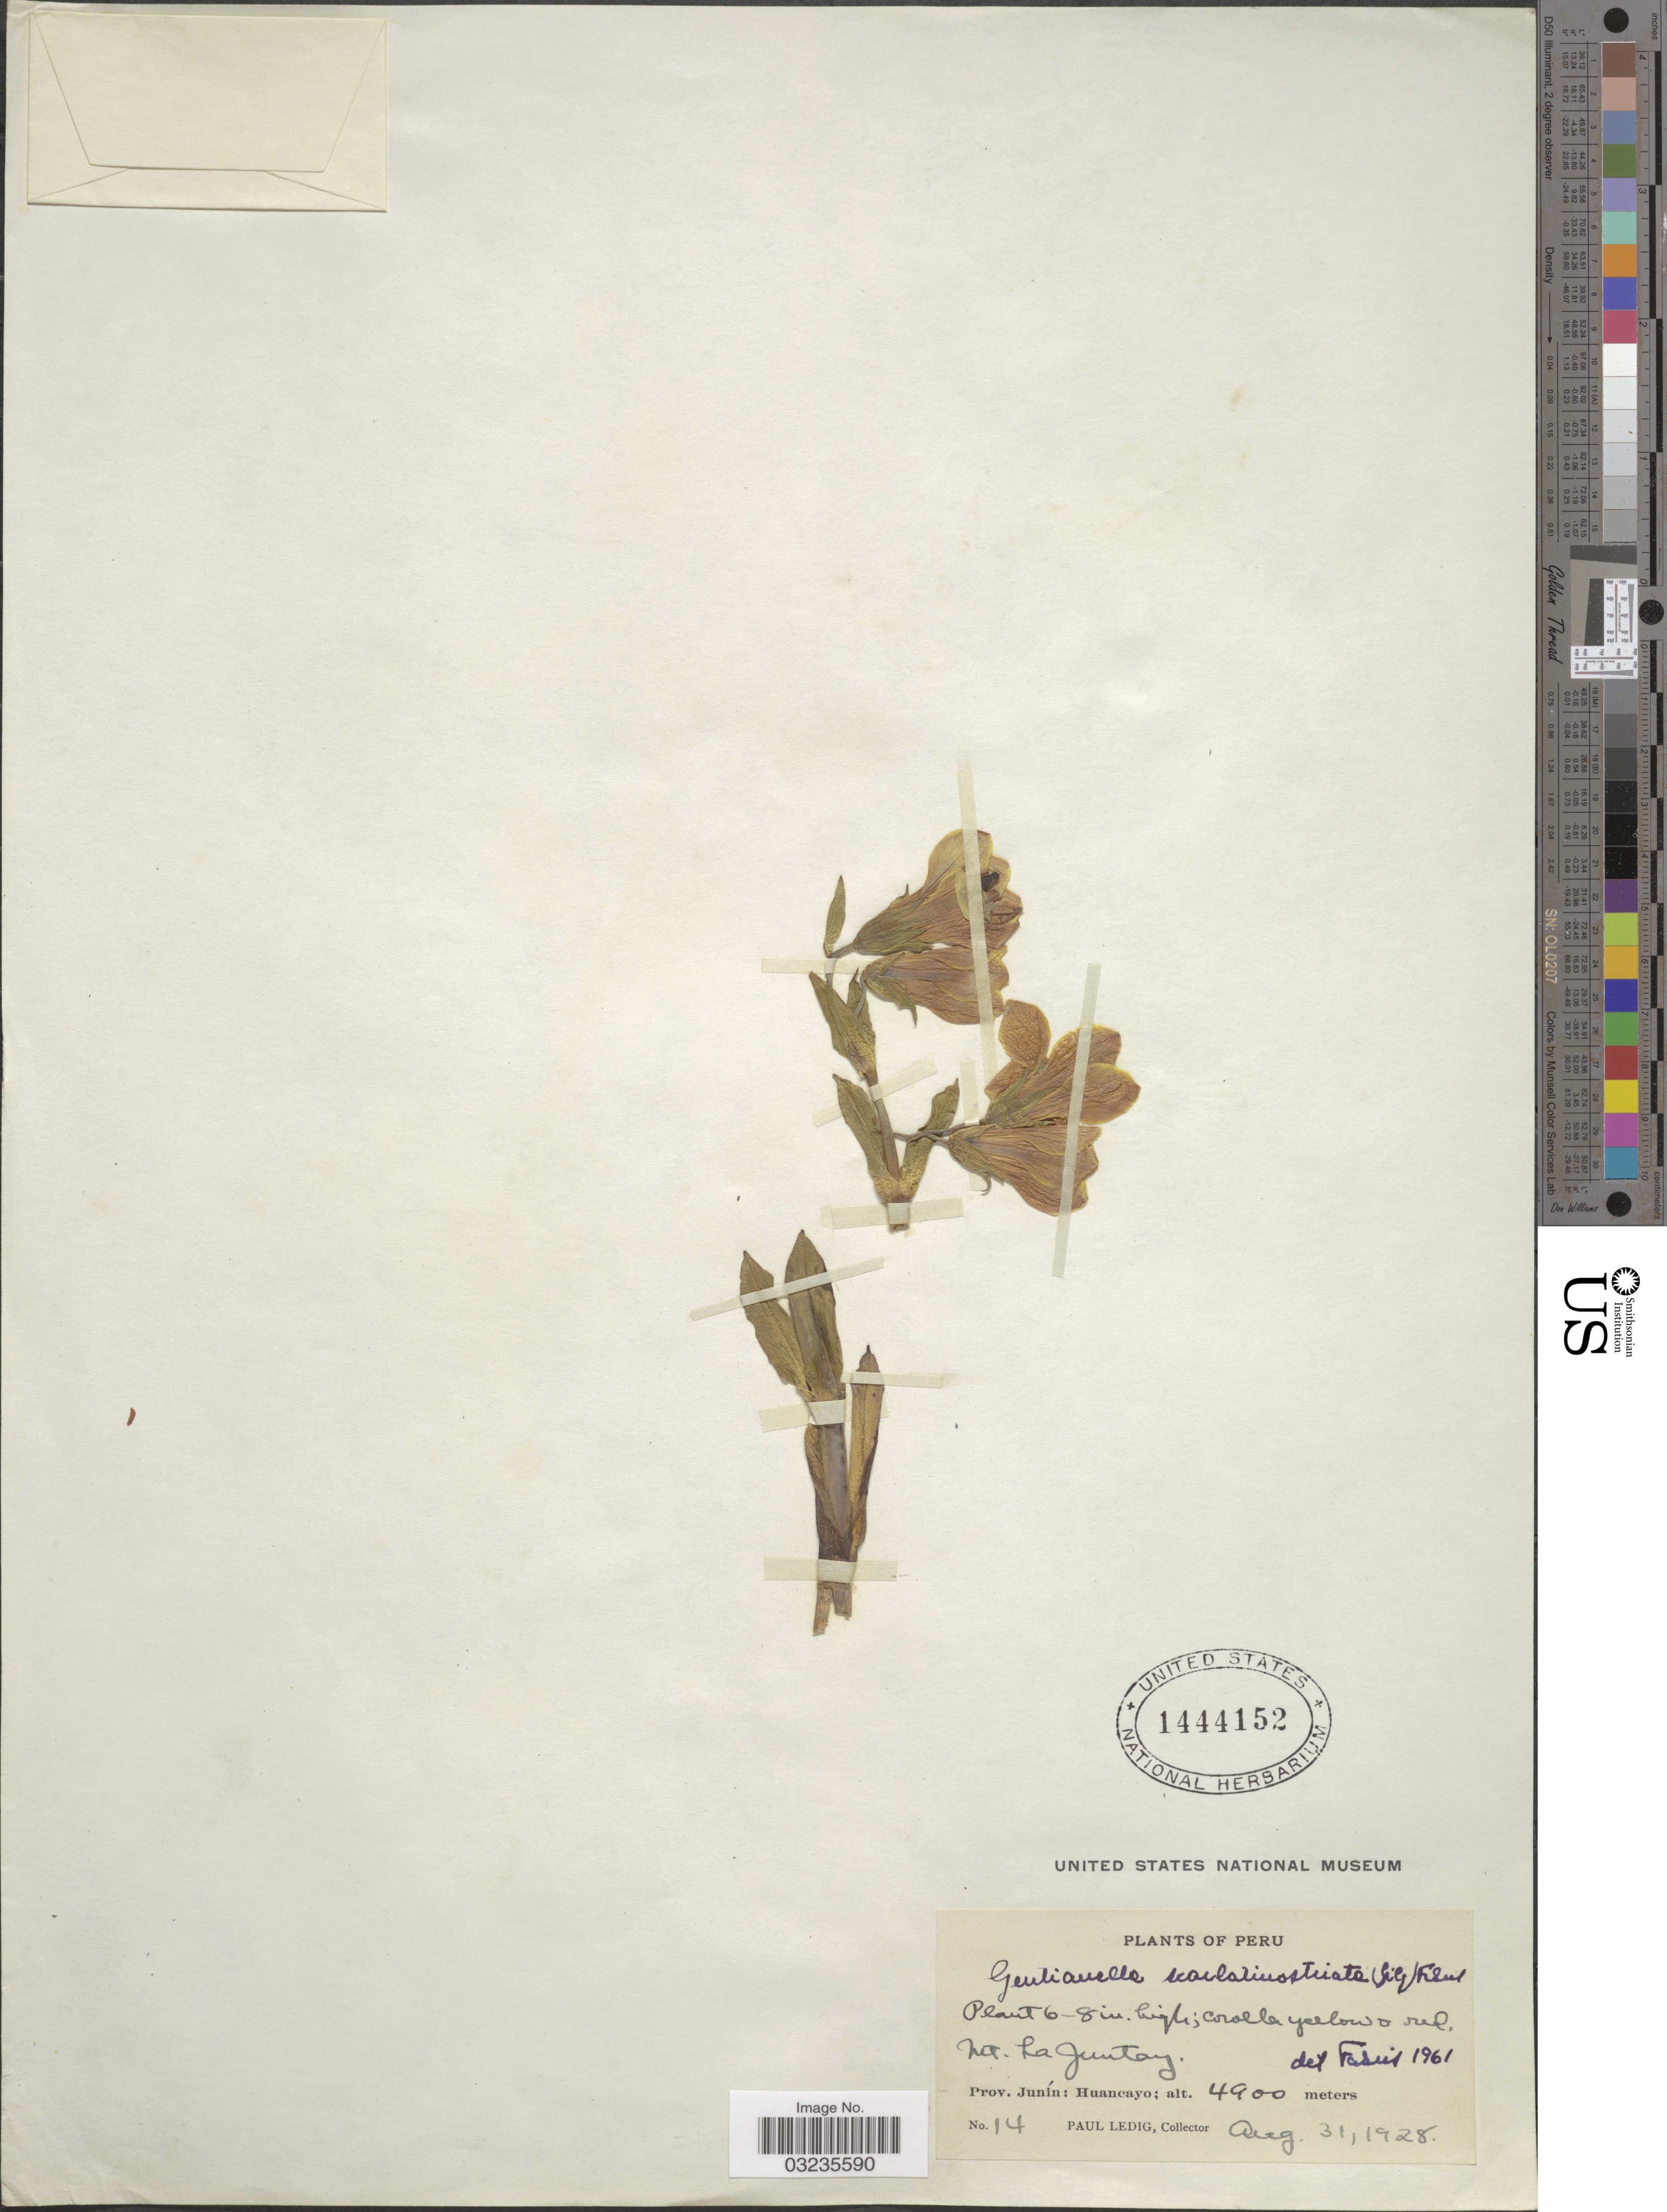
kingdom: Plantae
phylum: Tracheophyta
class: Magnoliopsida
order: Gentianales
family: Gentianaceae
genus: Gentiana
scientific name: Gentiana scarlatinostriata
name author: Gilg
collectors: P. Ledig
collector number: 14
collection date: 1928-08-31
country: Peru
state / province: Junín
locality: Mt. La Juntay. Huancayo.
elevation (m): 4900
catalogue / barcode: US 1444152